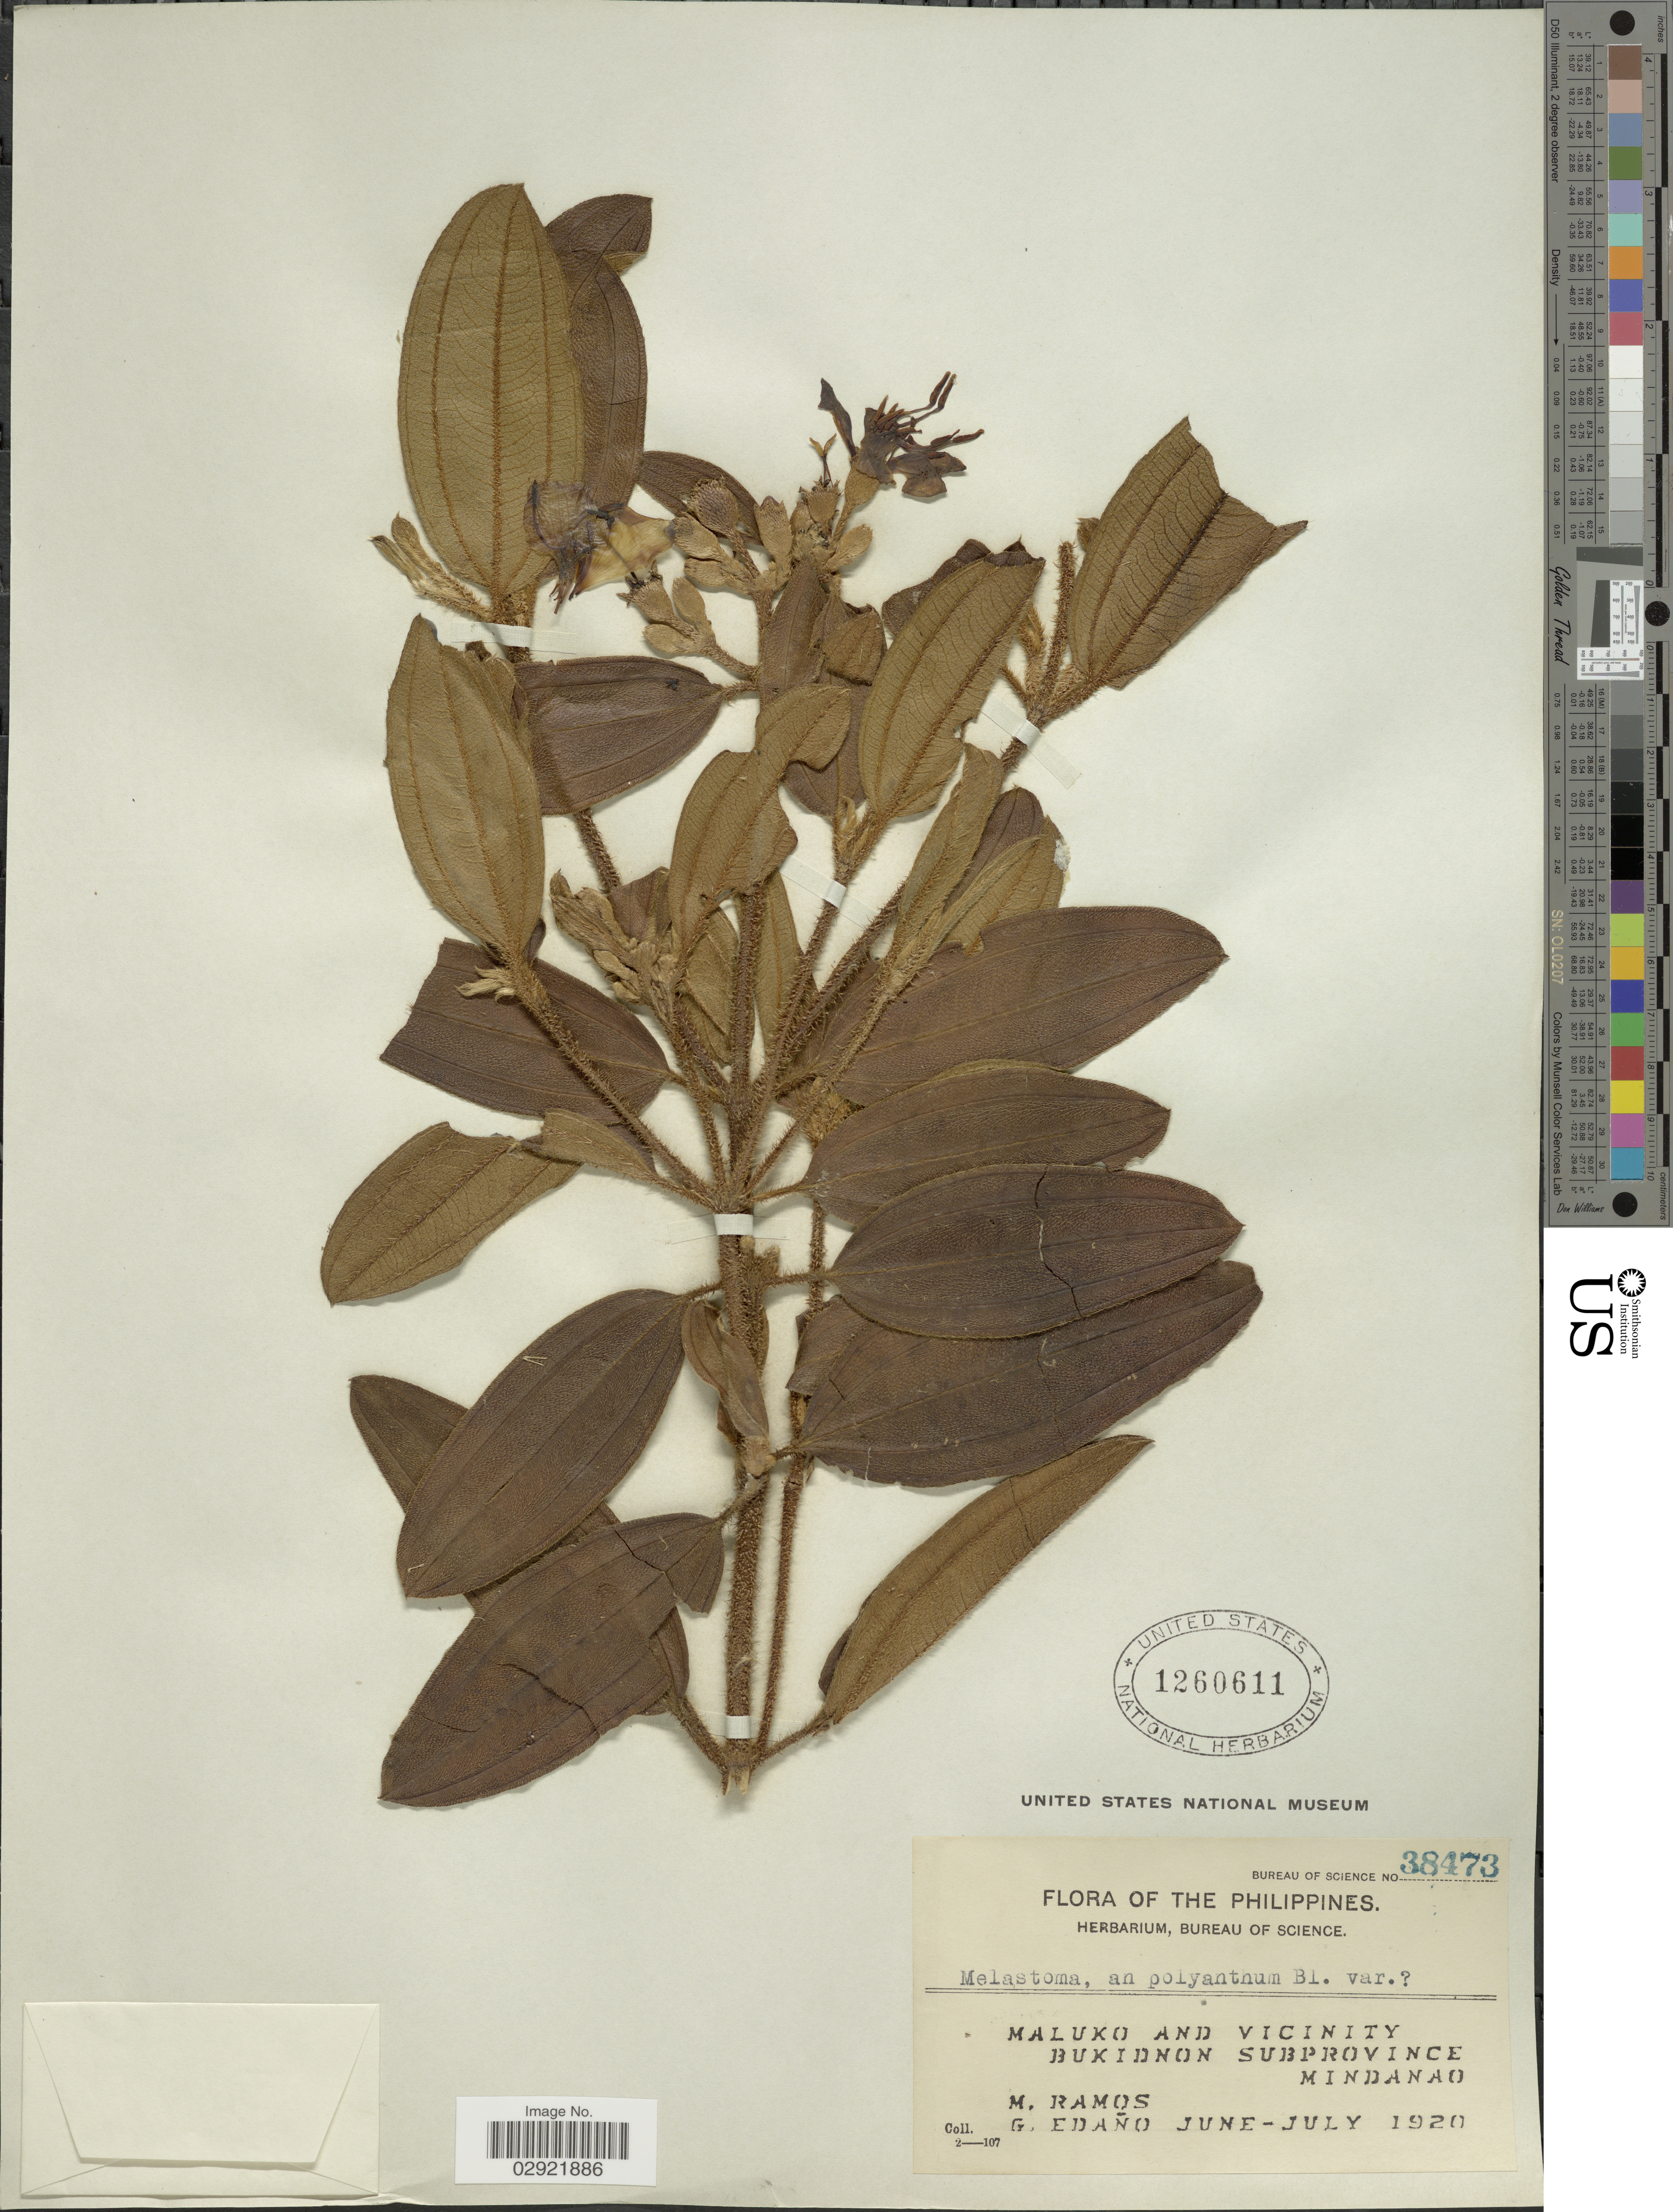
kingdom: Plantae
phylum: Tracheophyta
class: Magnoliopsida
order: Myrtales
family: Melastomataceae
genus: Melastoma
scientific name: Melastoma malabathricum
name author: L.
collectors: M. Ramos & G. Edaño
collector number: Bureau of Science 38473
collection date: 1920-06/1920-07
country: Philippines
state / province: Northern Mindanao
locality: Maluko and Vicinity. Bukidnon Subprovince, Mindanao.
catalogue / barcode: US 1260611